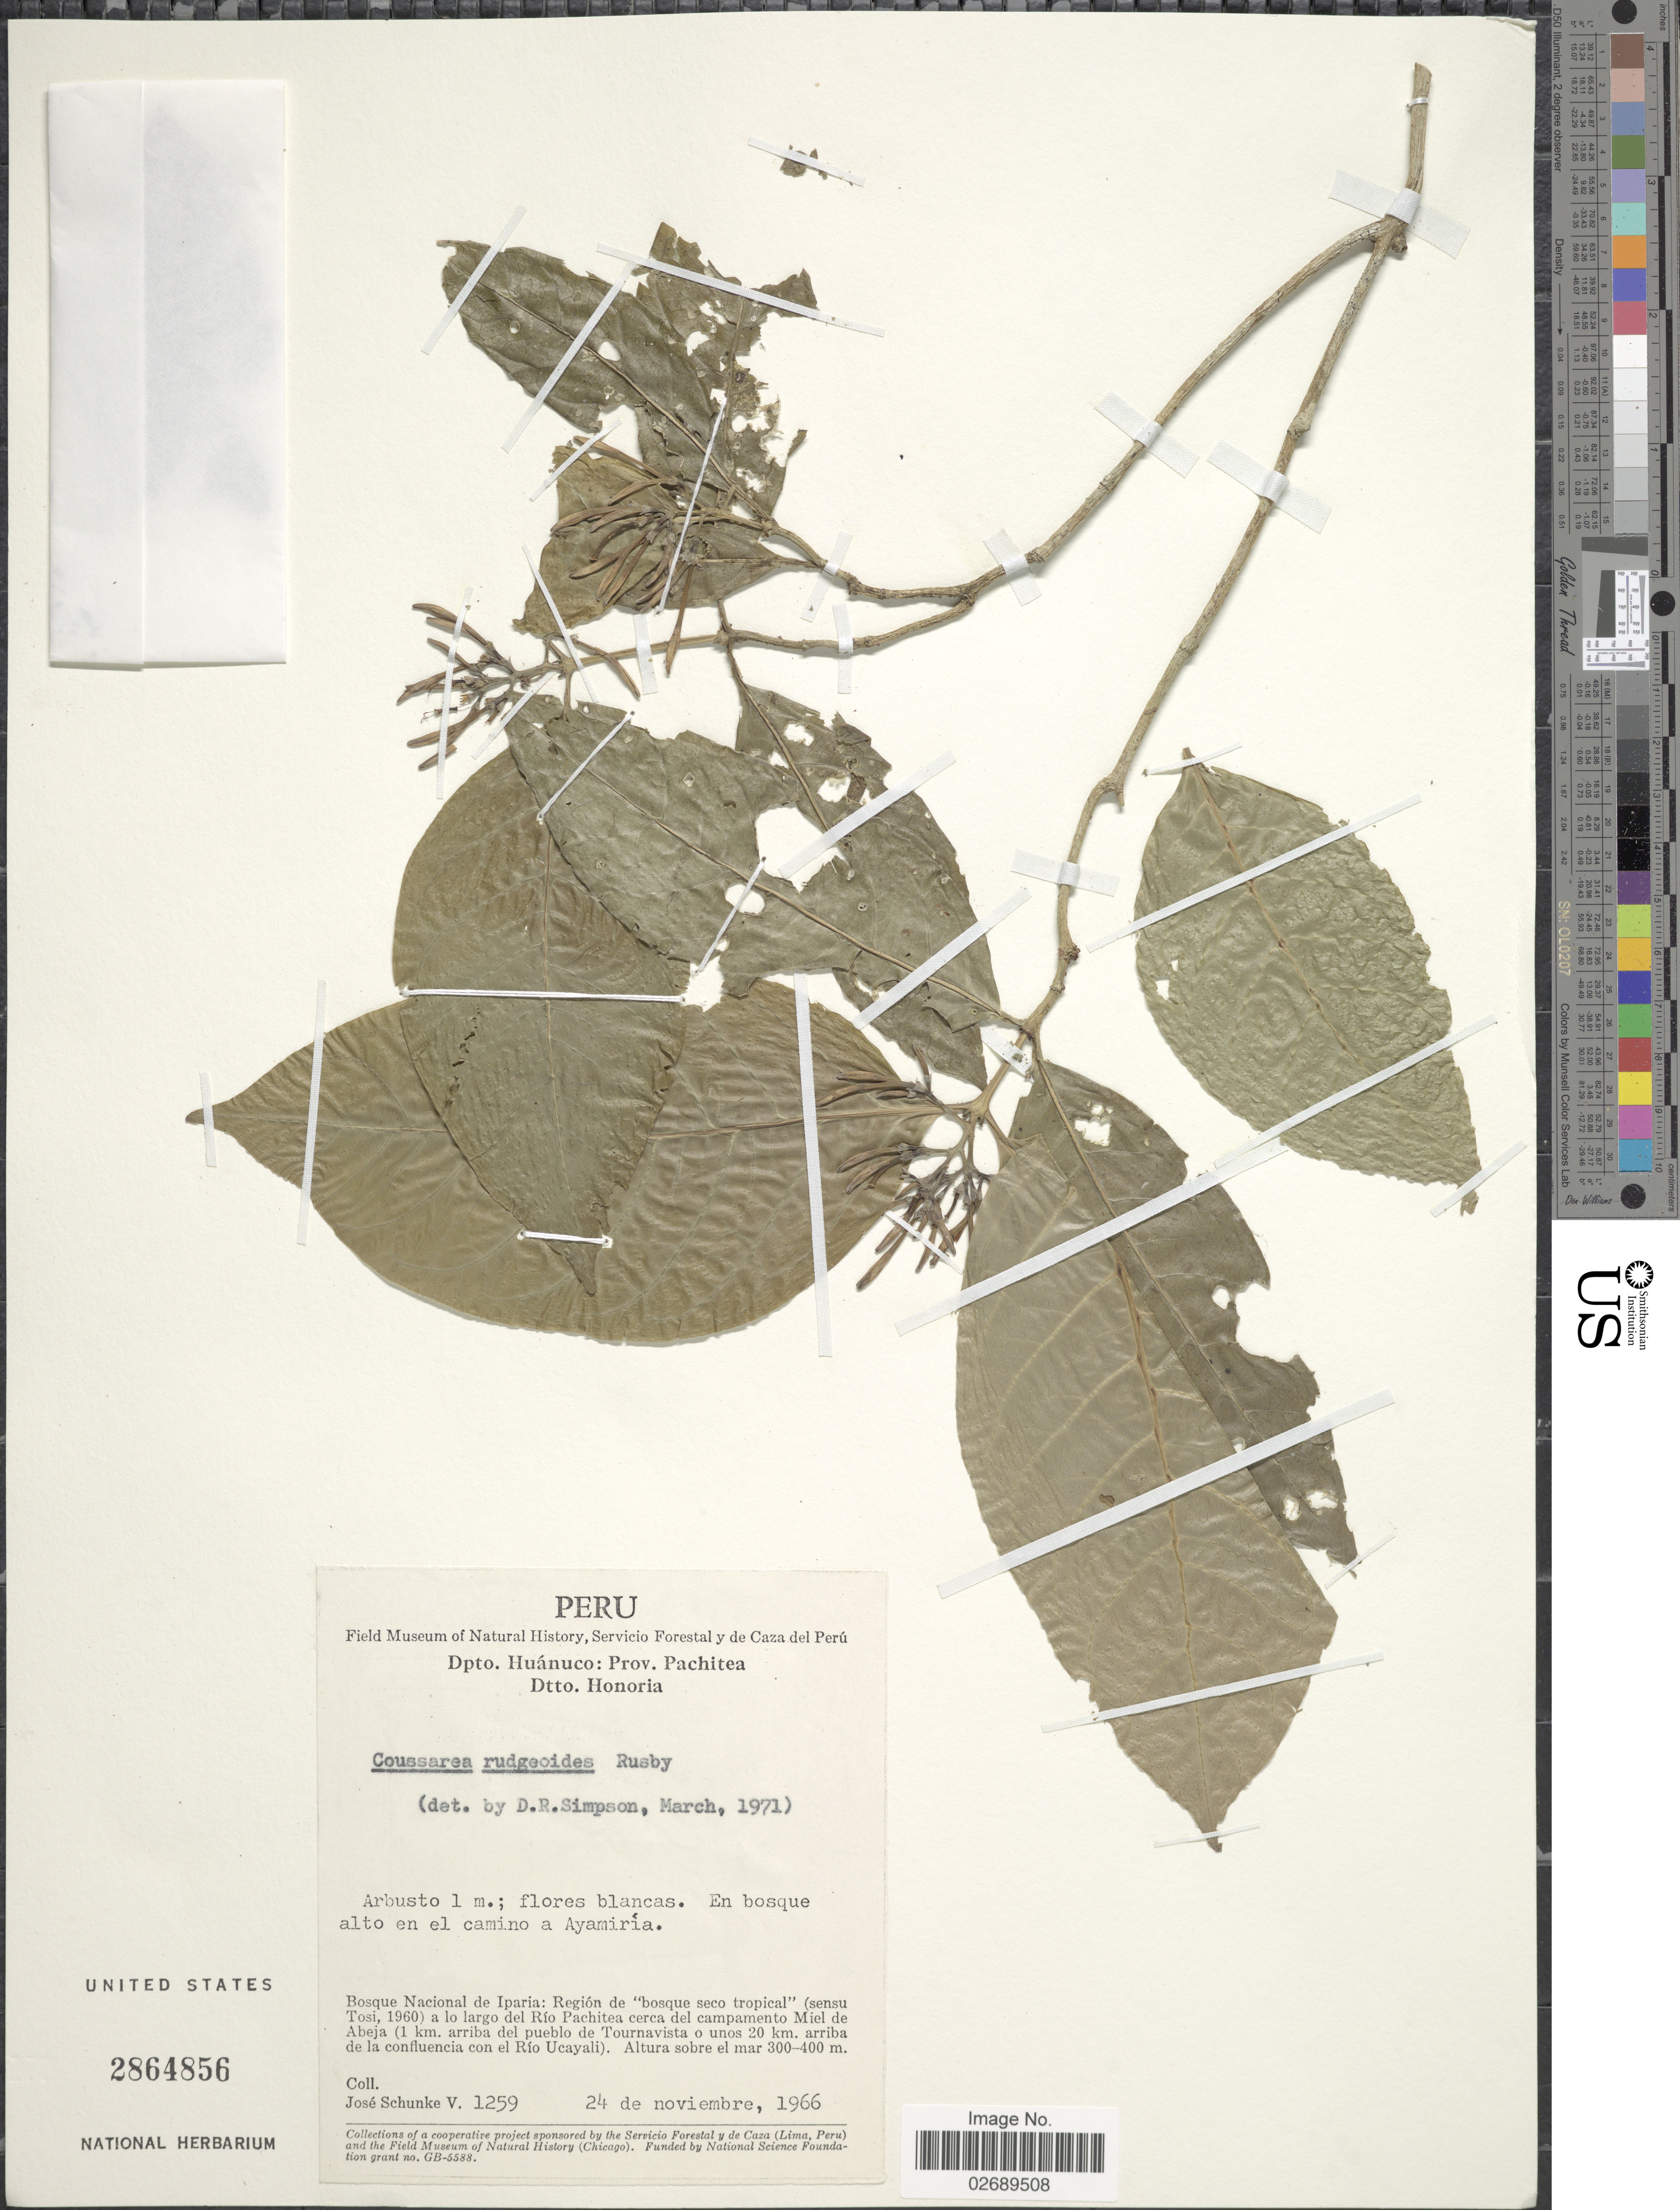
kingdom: Plantae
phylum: Tracheophyta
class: Magnoliopsida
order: Gentianales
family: Rubiaceae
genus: Coussarea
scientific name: Coussarea rudgeoides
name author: Rusby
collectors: J. Schunke Vigo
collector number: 1259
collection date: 1966-11-24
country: Peru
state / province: Huánuco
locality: Dpto. Huánuco: Prov.Pachitea. Dtto. Honoria. Bosque Nacional de Iparai: Region de "bosque seco tropical"a lo largo del Rio Pachitea cerca del campamento Miel de Abeja (1 km. arriba del pueblo de Tournavista o unos 20 km. arriba de la confluencia con el Rio Ucayali).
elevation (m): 300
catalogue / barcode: US 2864856